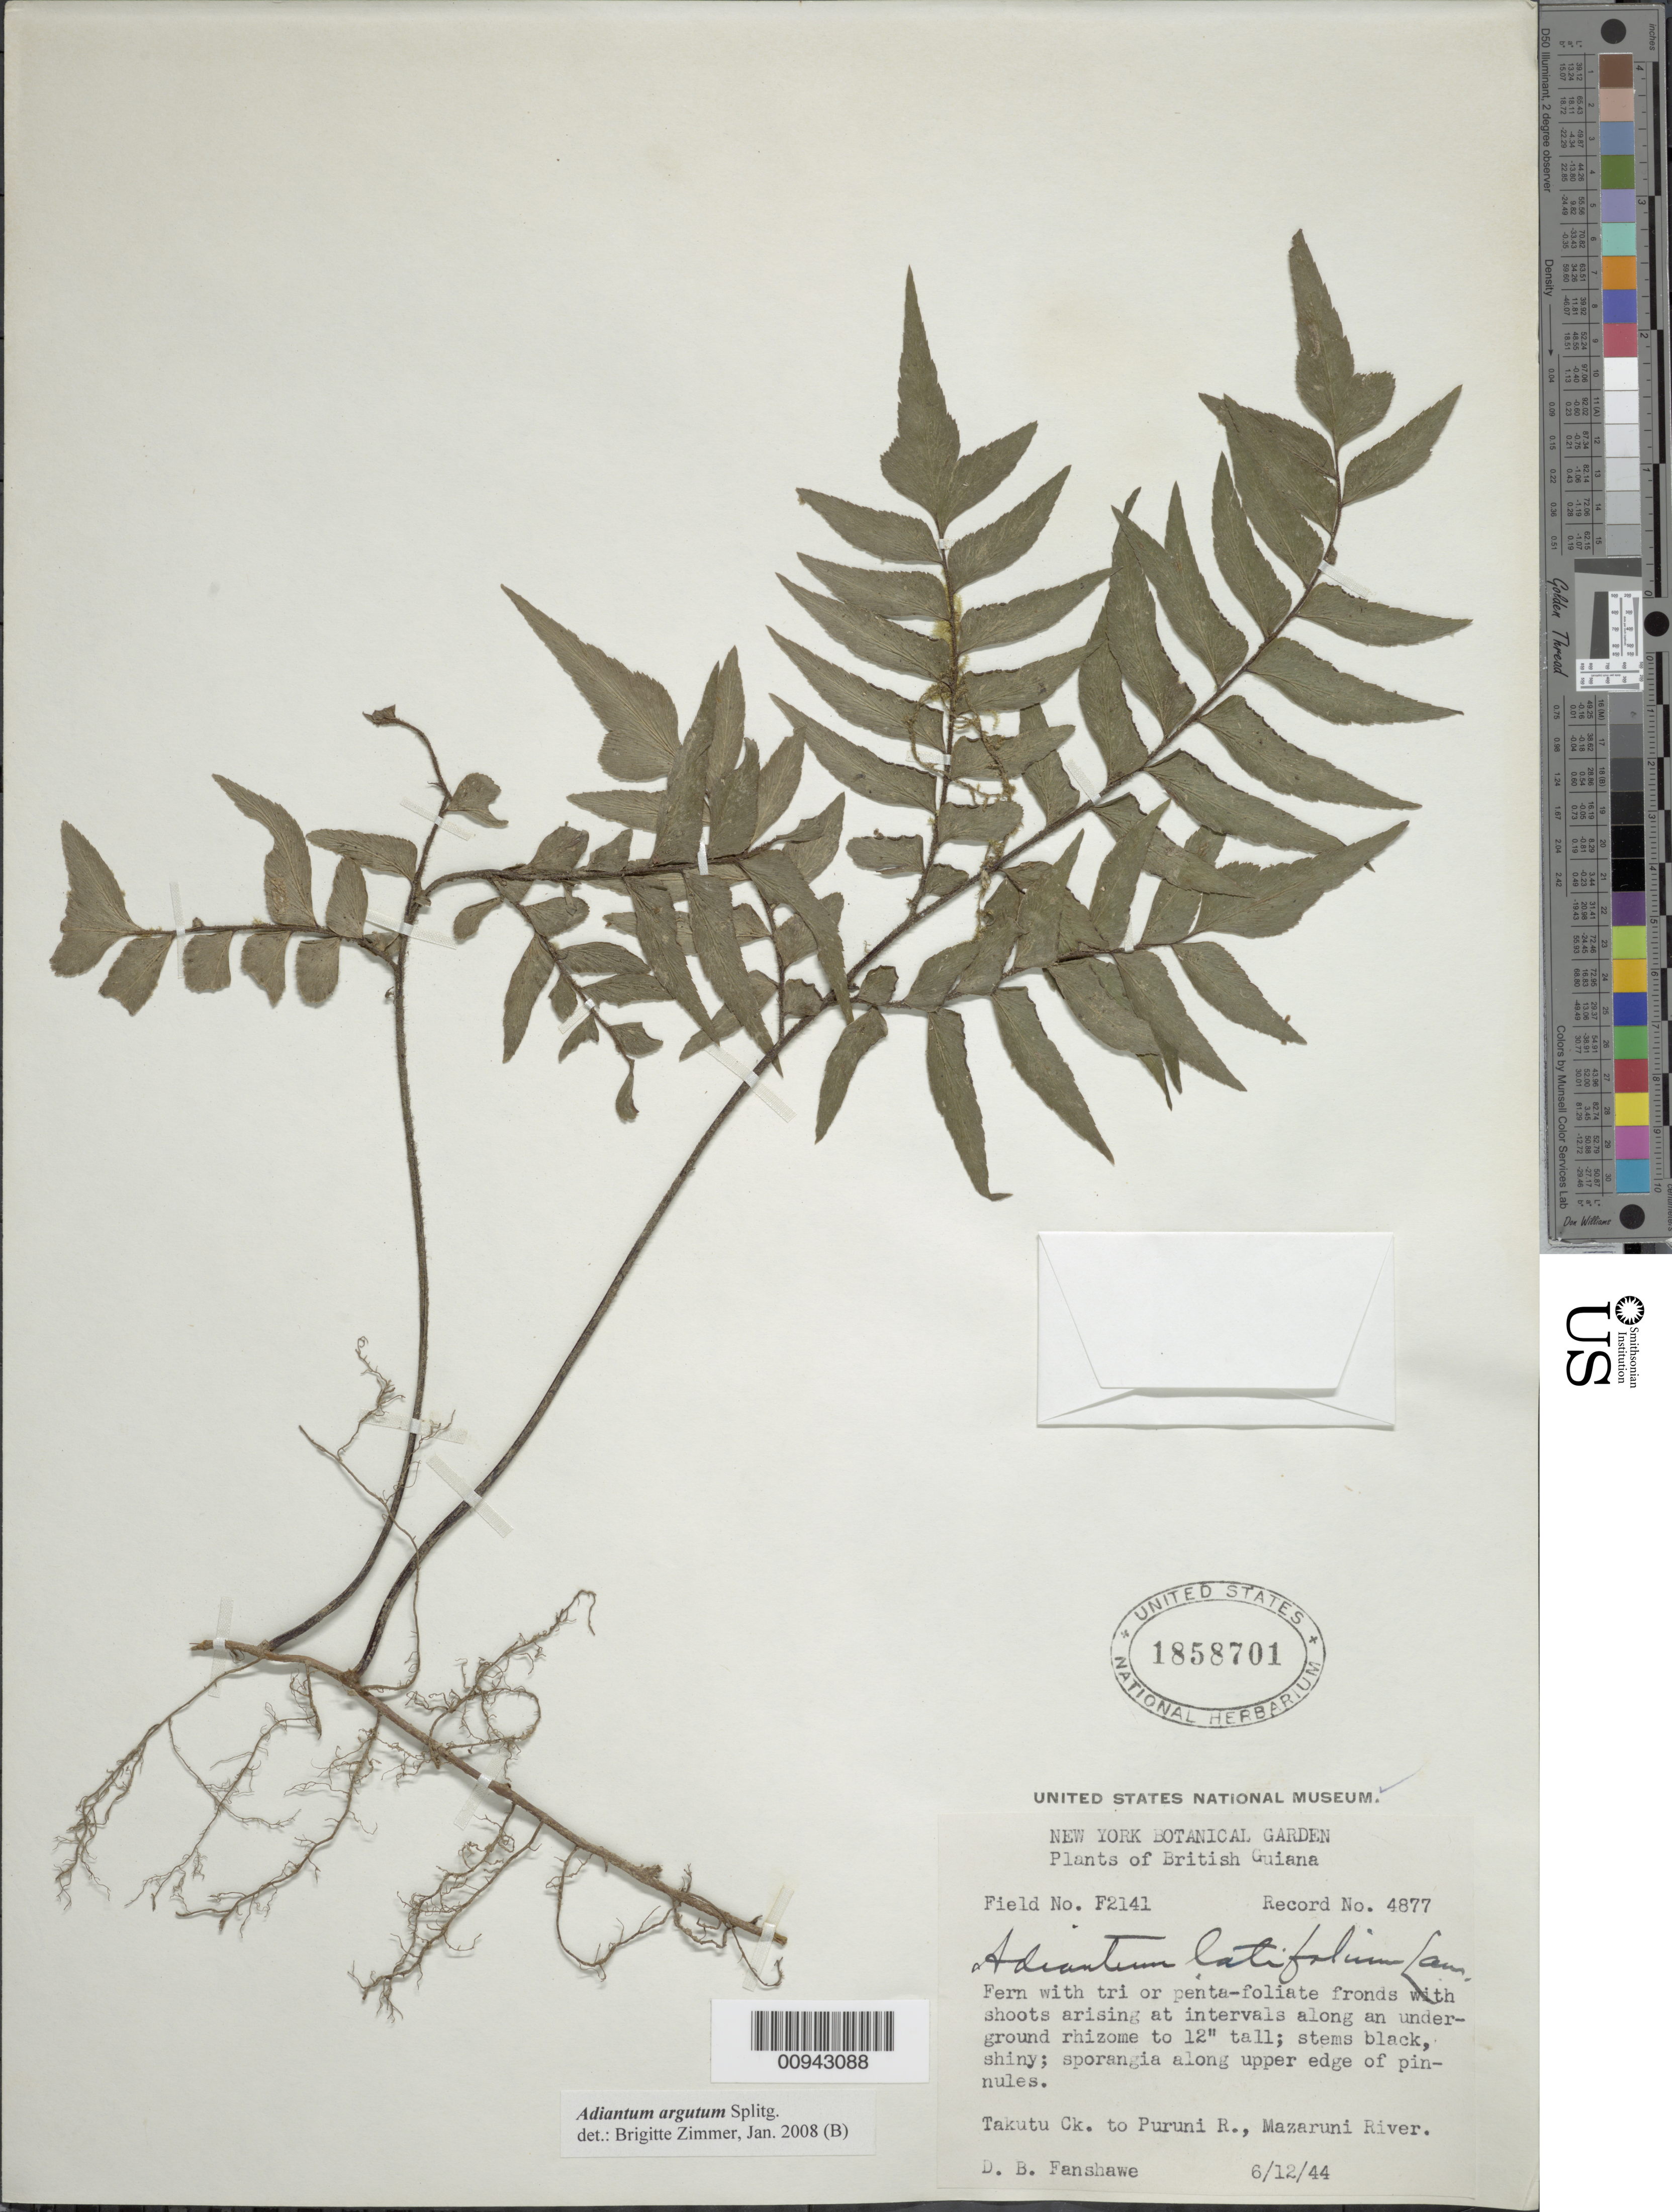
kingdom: Plantae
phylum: Tracheophyta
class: Polypodiopsida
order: Polypodiales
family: Pteridaceae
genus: Adiantum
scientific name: Adiantum argutum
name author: Splitg.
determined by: Zimmer, B.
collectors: D. B. Fanshawe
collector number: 4877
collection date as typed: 6-Dec-44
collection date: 1944-12-06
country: Guyana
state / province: U. Takutu-U. Essequibo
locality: Takutu Creek to Puruni River, Mazaruni River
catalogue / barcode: US 1858701